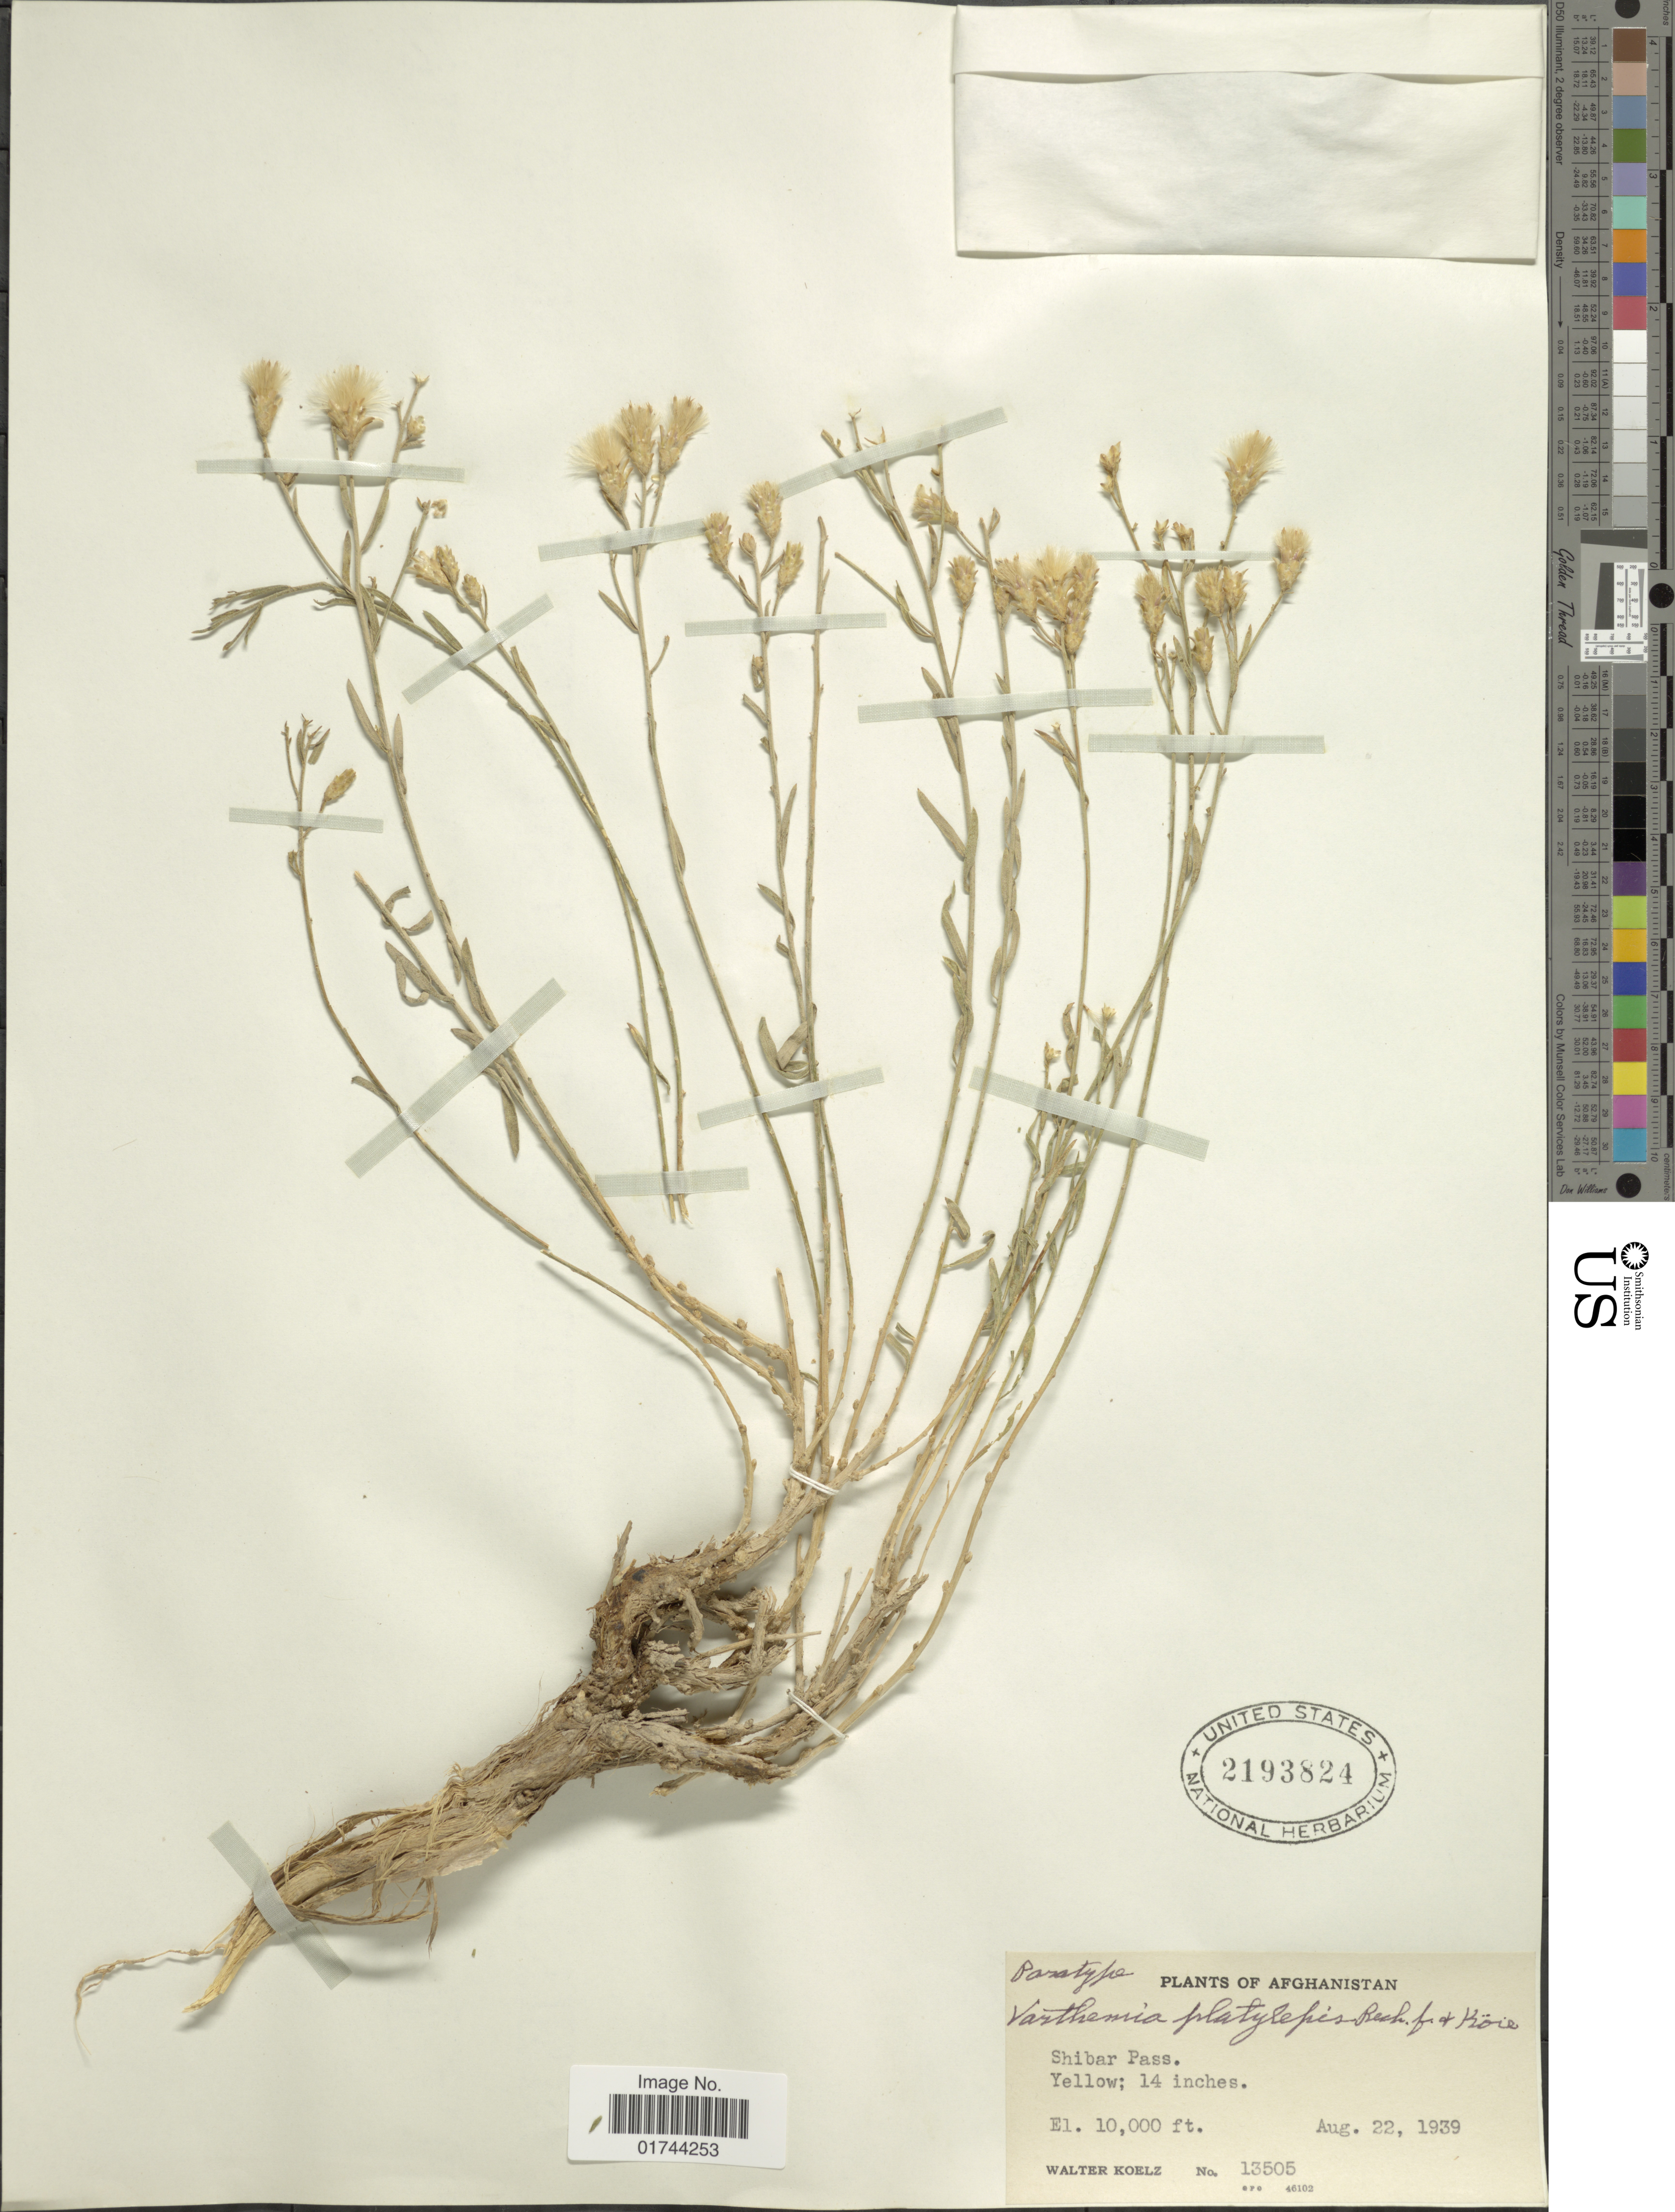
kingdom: Plantae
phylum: Tracheophyta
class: Magnoliopsida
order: Asterales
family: Asteraceae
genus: Varthemia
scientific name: Varthemia platylepis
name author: Rech. f. & Köie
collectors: W. N. Koelz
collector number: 13505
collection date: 1939-08-22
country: Afghanistan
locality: Shibar Pass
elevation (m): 3048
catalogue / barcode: US 2193824